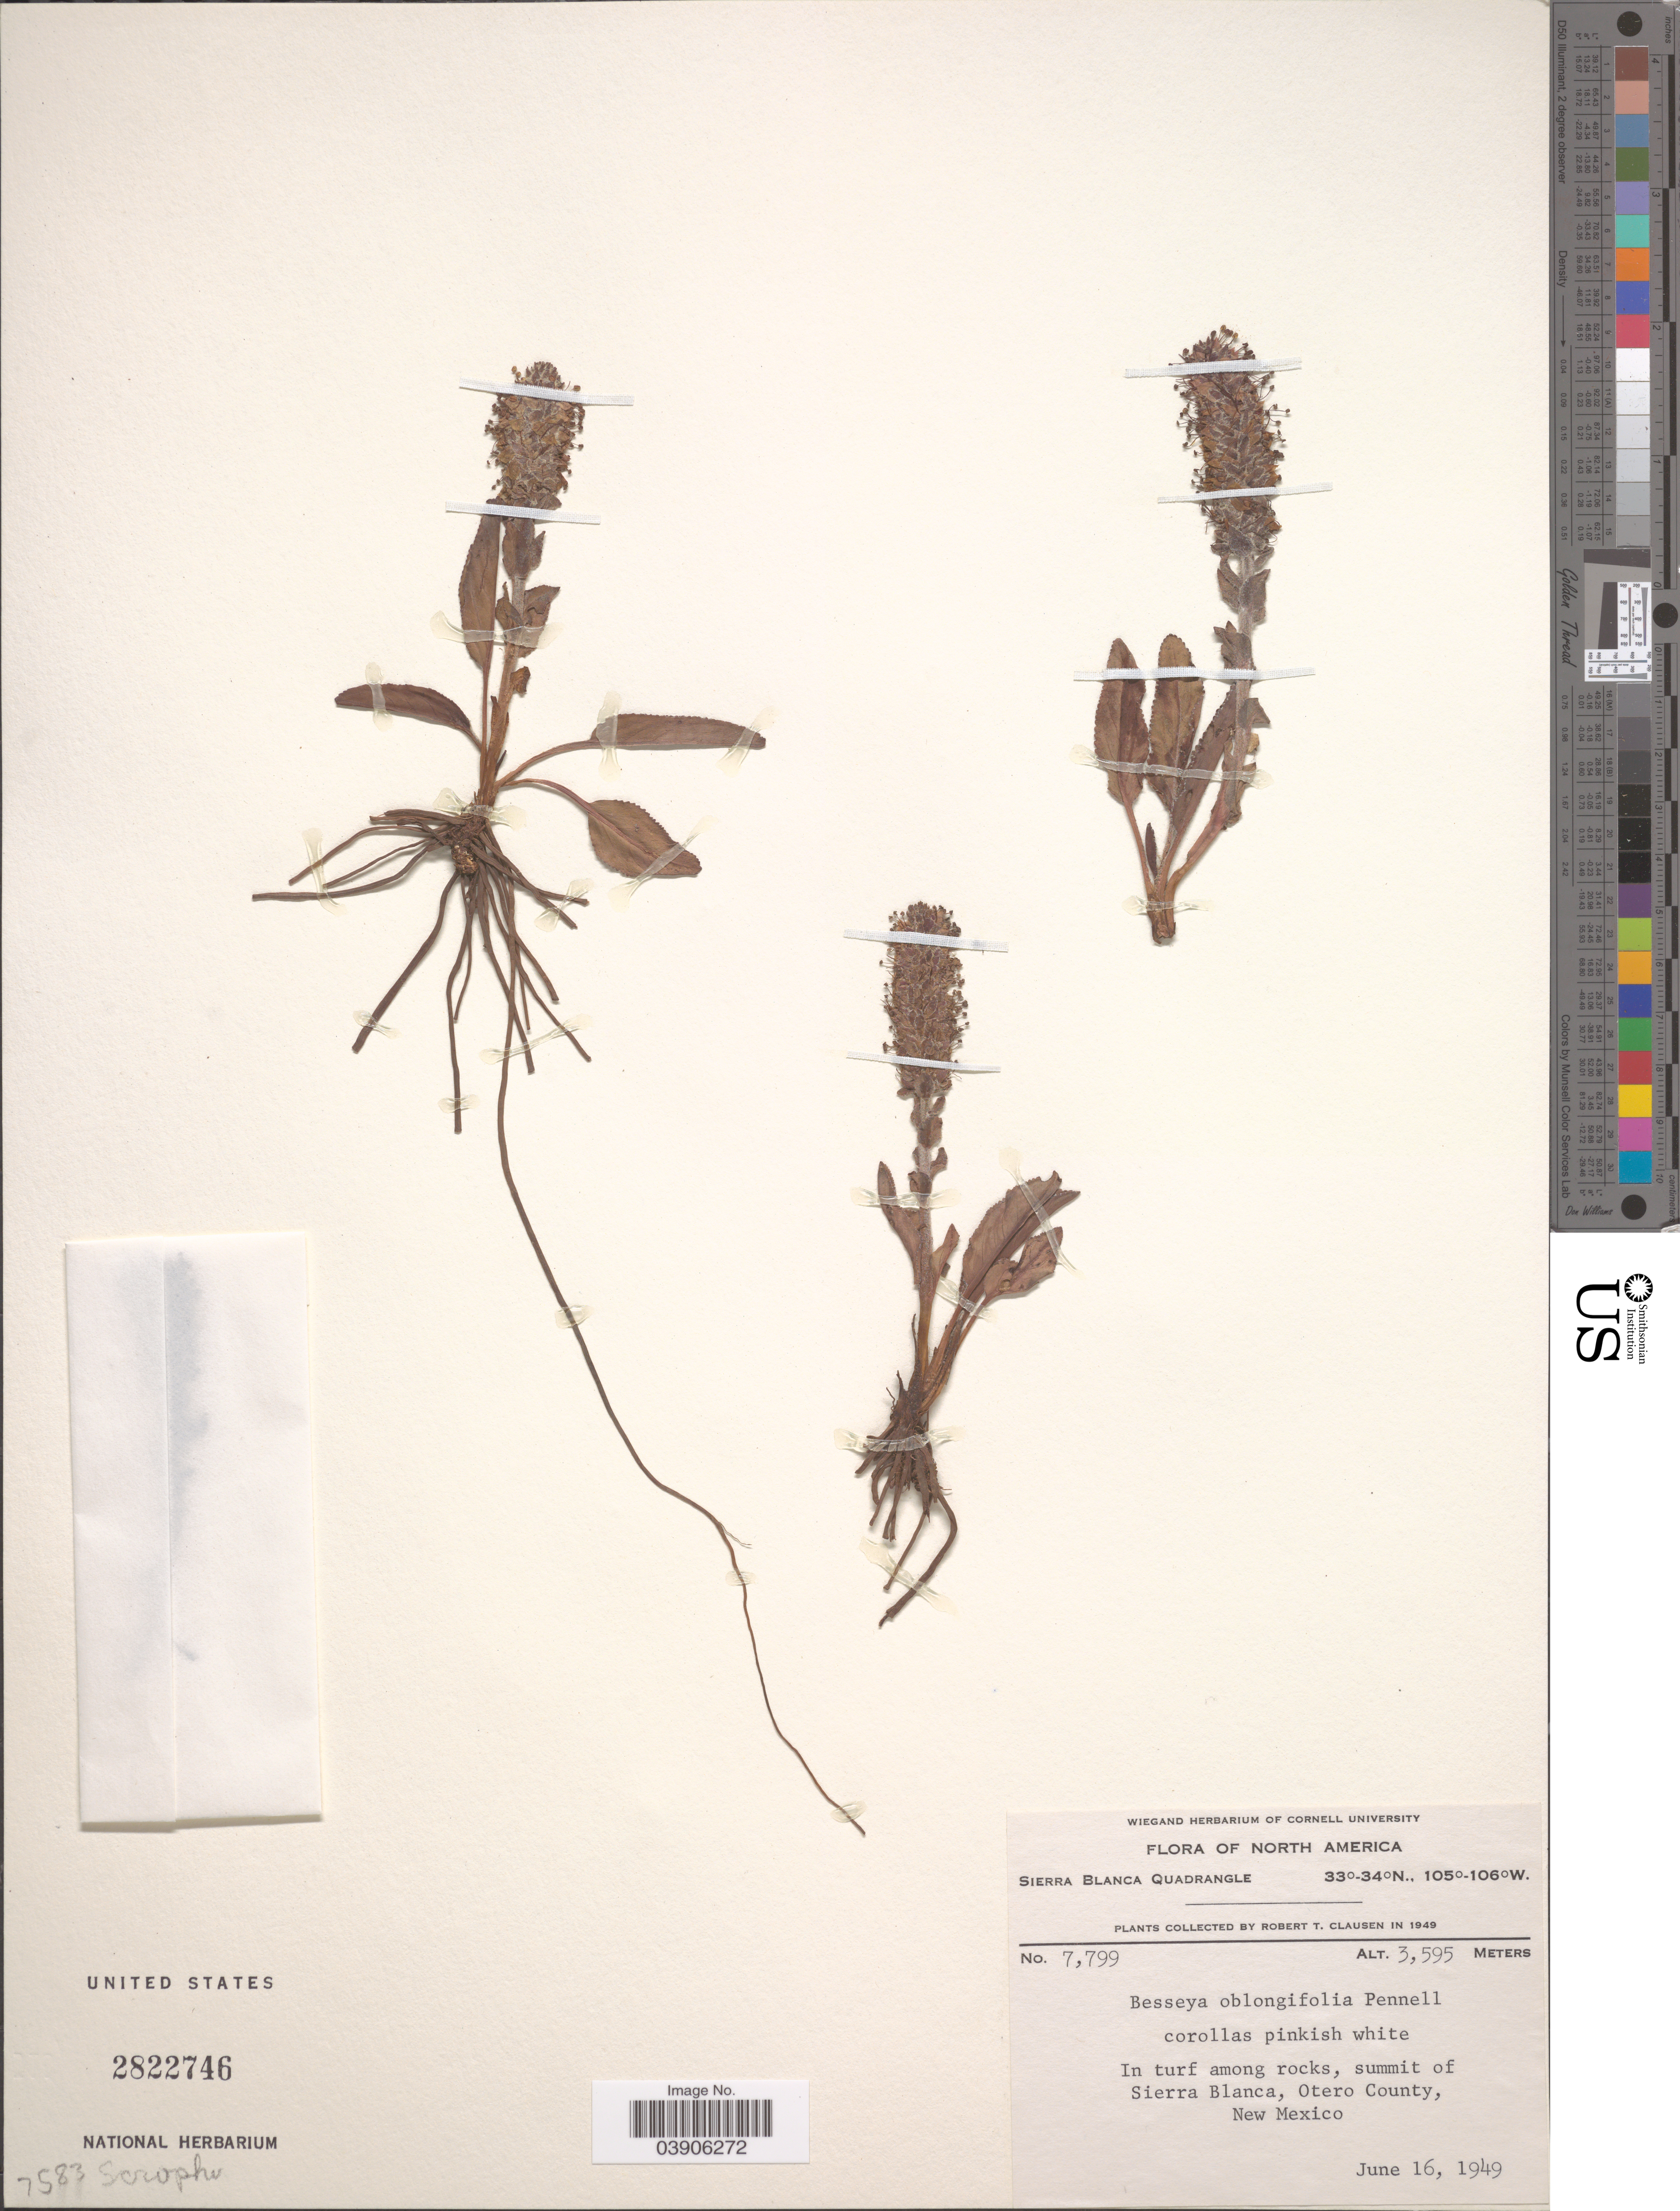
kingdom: Plantae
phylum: Tracheophyta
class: Magnoliopsida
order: Lamiales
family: Plantaginaceae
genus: Synthyris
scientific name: Synthyris oblongifolia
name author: (Pennell) L. Hufford & McMahon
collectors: R. T. Clausen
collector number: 7799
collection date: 1949-06-16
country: United States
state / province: New Mexico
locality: Sierra Blanca Quadrangle. In turf among rocks, summit of Sierra Blanca, Otero County.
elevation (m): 3595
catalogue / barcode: US 2822746